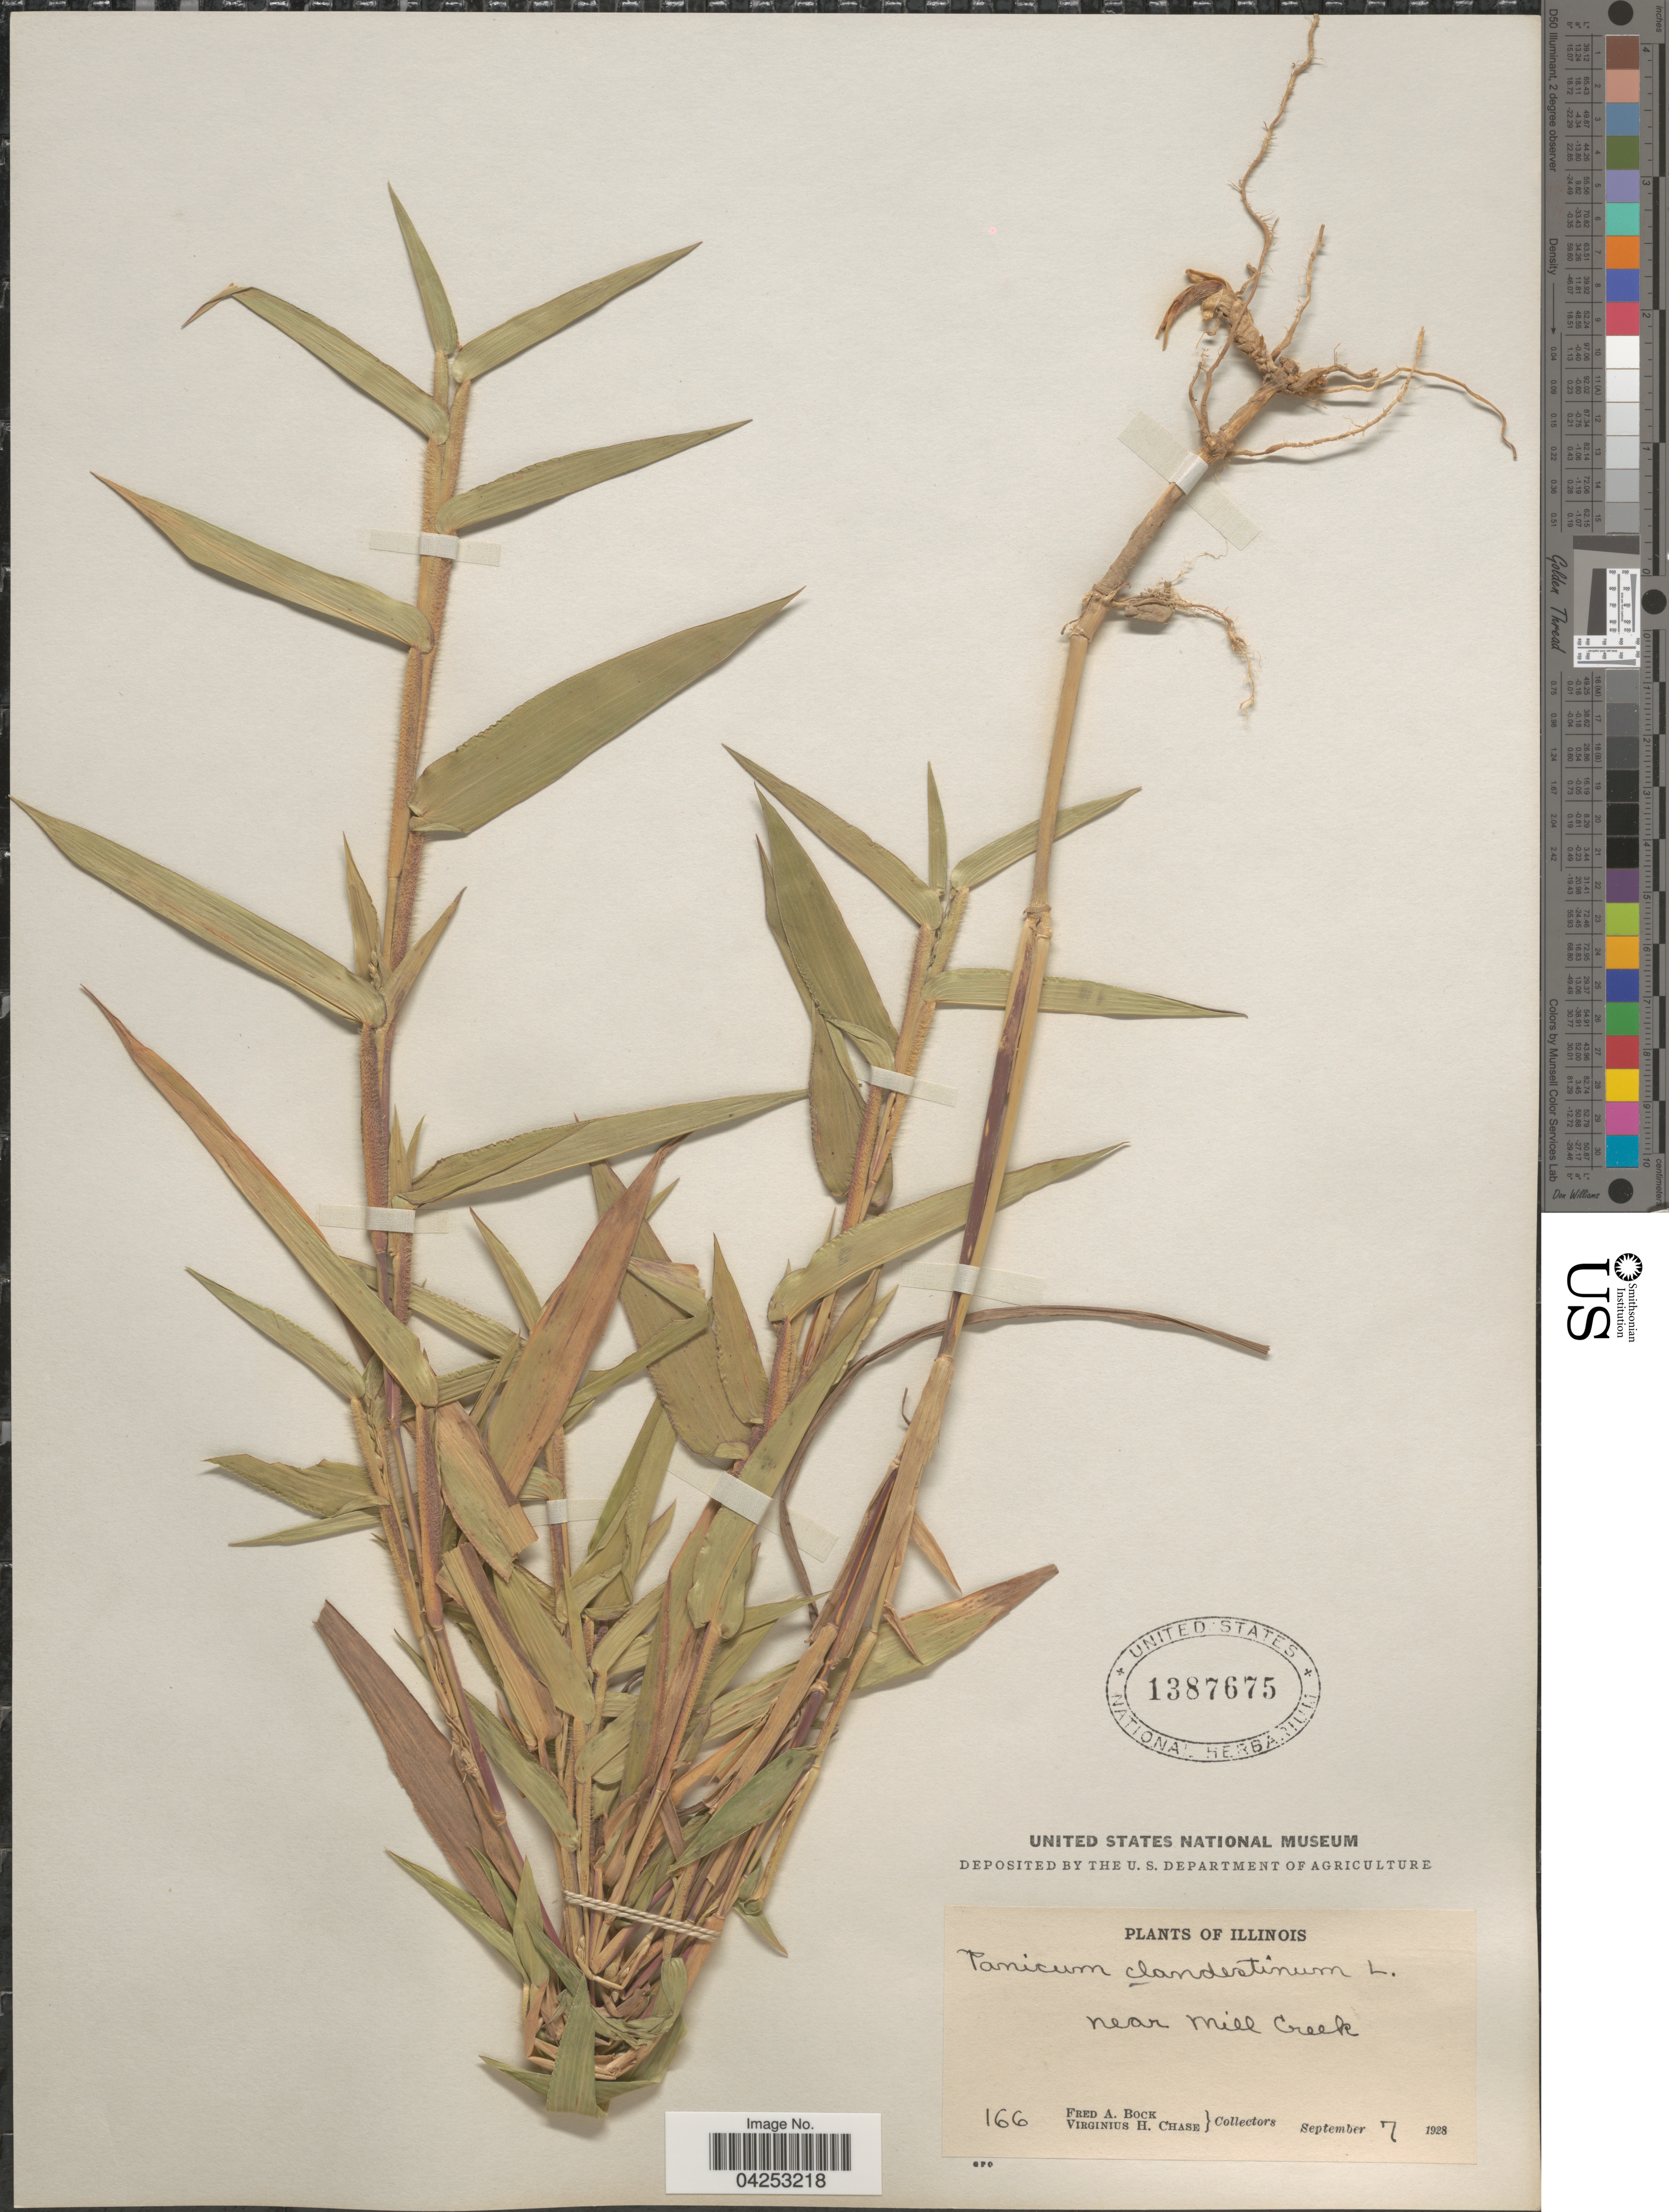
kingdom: Plantae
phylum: Tracheophyta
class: Liliopsida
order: Poales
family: Poaceae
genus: Dichanthelium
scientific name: Dichanthelium clandestinum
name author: (L.) Gould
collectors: F. Bock & V. H. Chase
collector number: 166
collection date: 1928-09-07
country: United States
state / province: Illinois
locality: Near Mill Creek.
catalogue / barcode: US 1387675